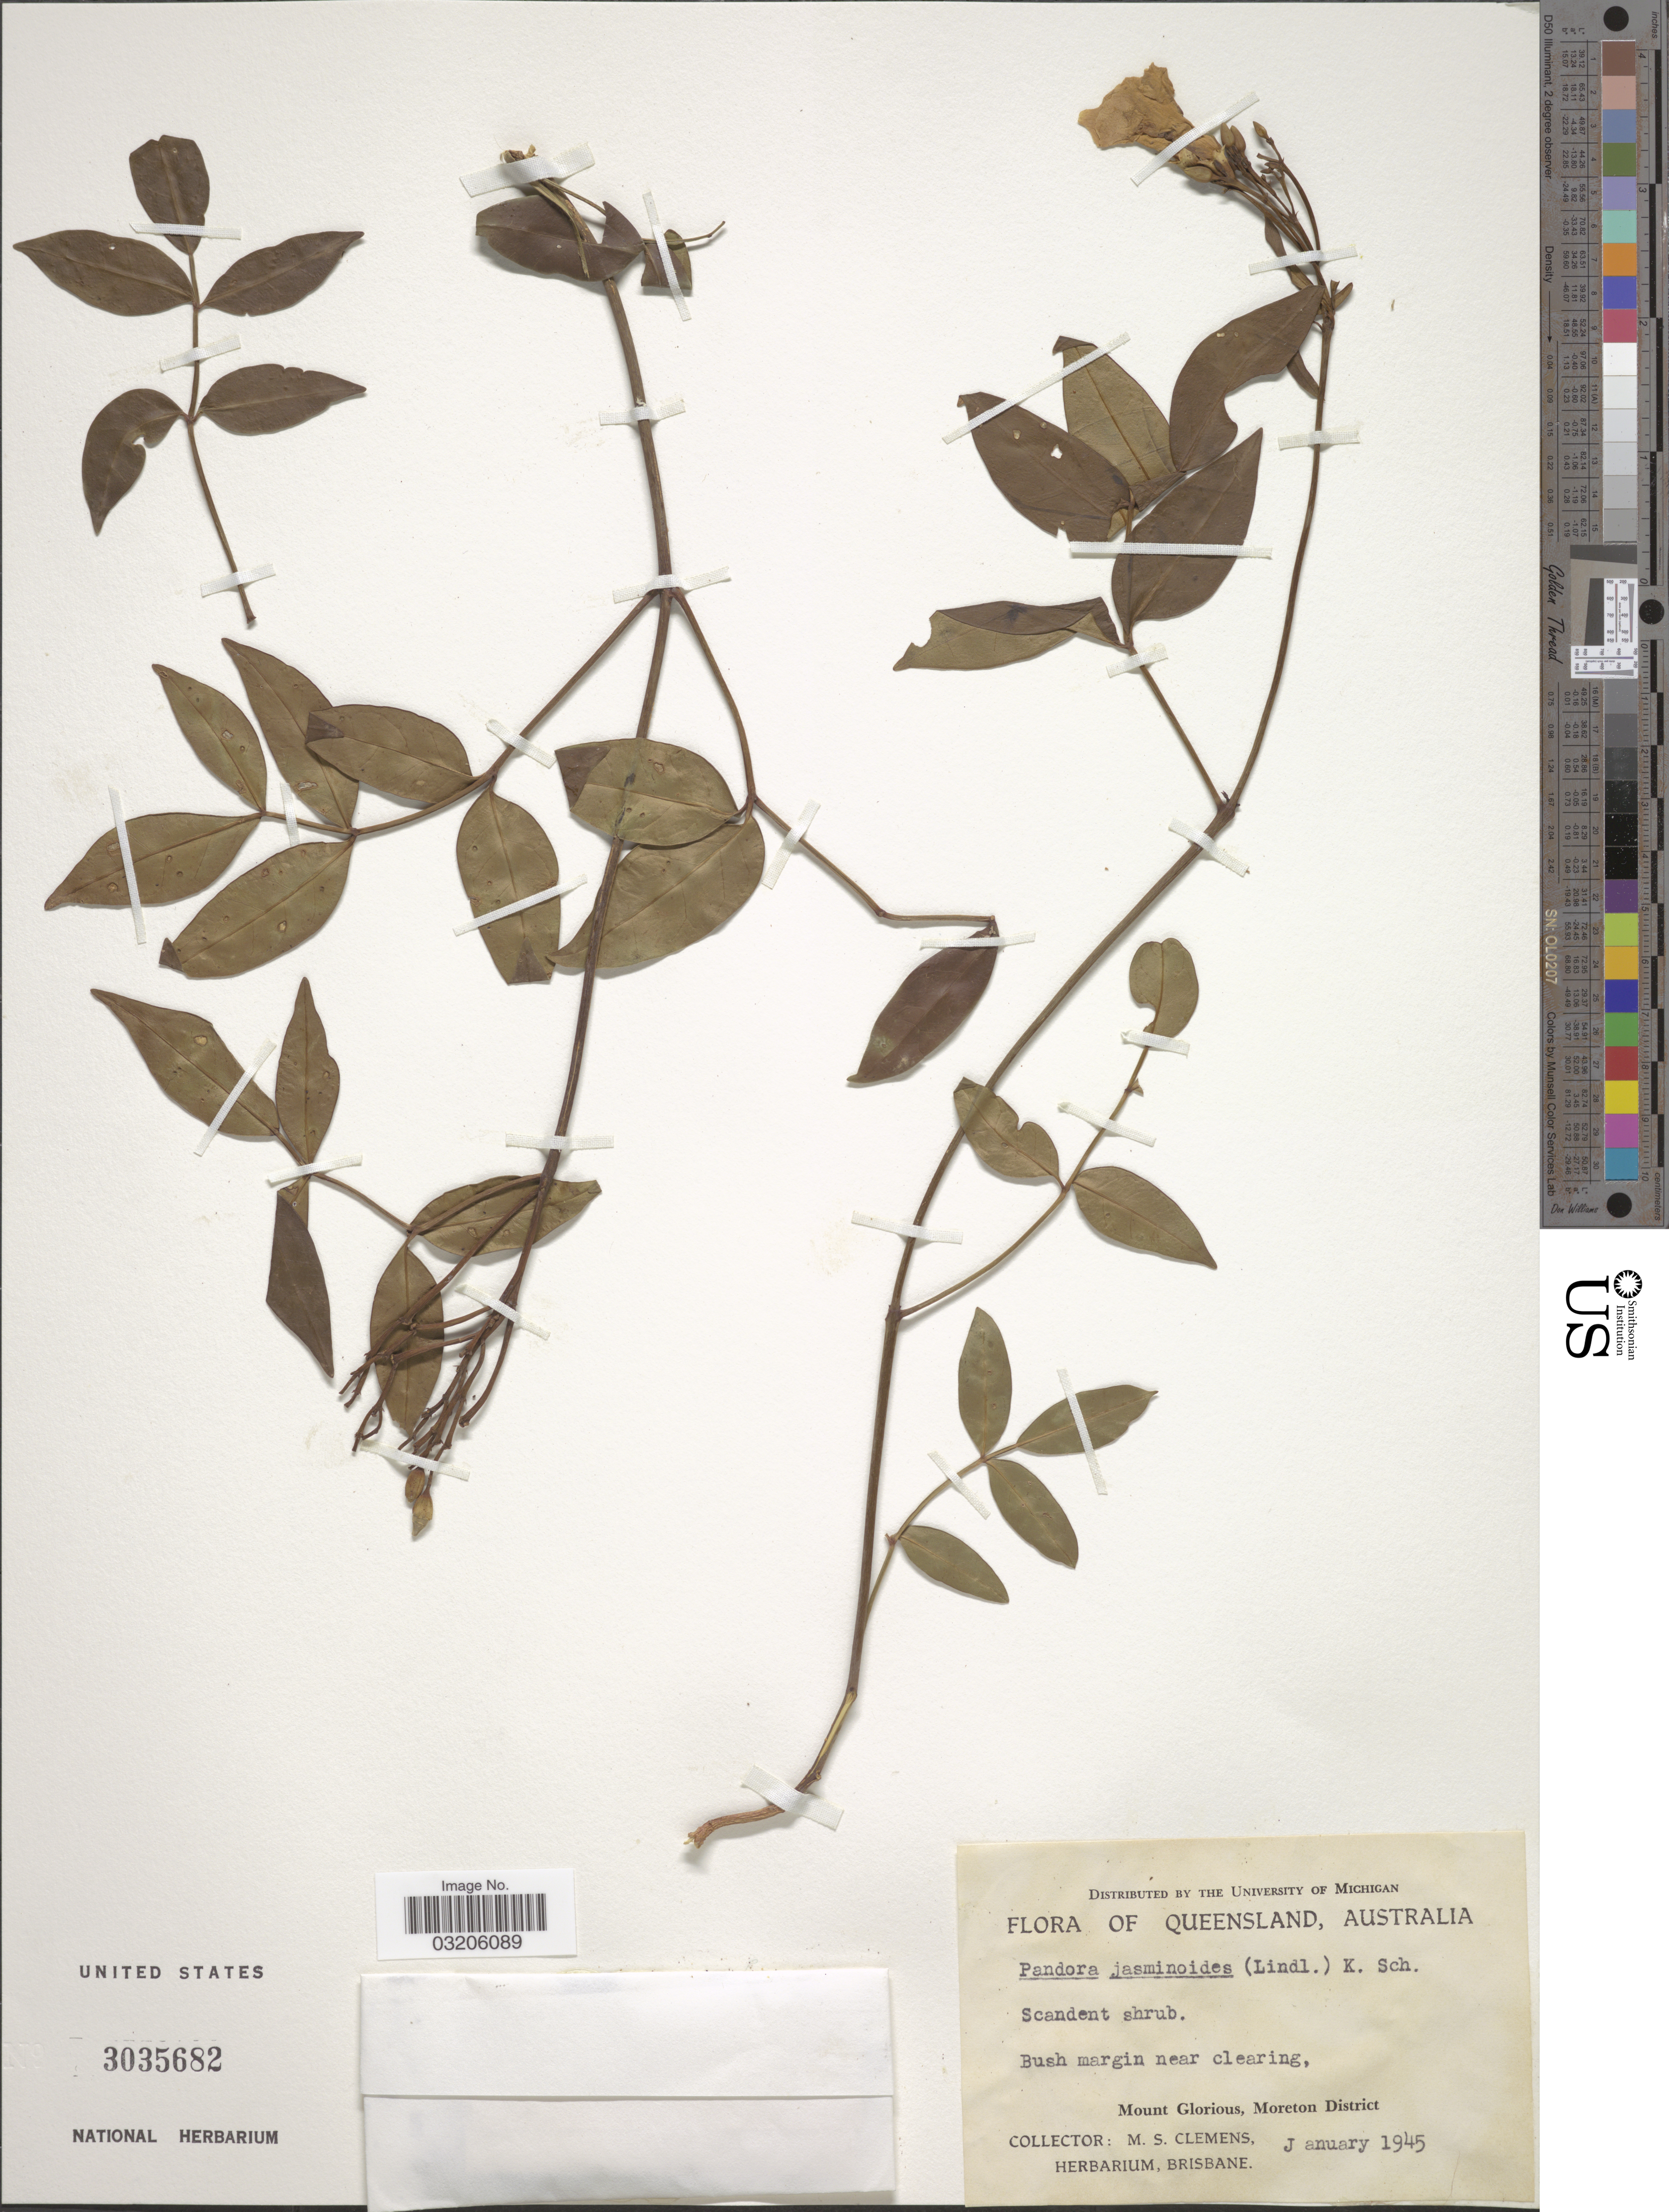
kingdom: Plantae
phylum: Tracheophyta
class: Magnoliopsida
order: Lamiales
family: Bignoniaceae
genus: Pandorea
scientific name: Pandorea jasminoides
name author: (Lindl.) K. Schum.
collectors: M. S. Clemens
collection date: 1945-01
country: Australia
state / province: Queensland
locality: Mount Glorious, Moreton District.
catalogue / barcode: US 3035682